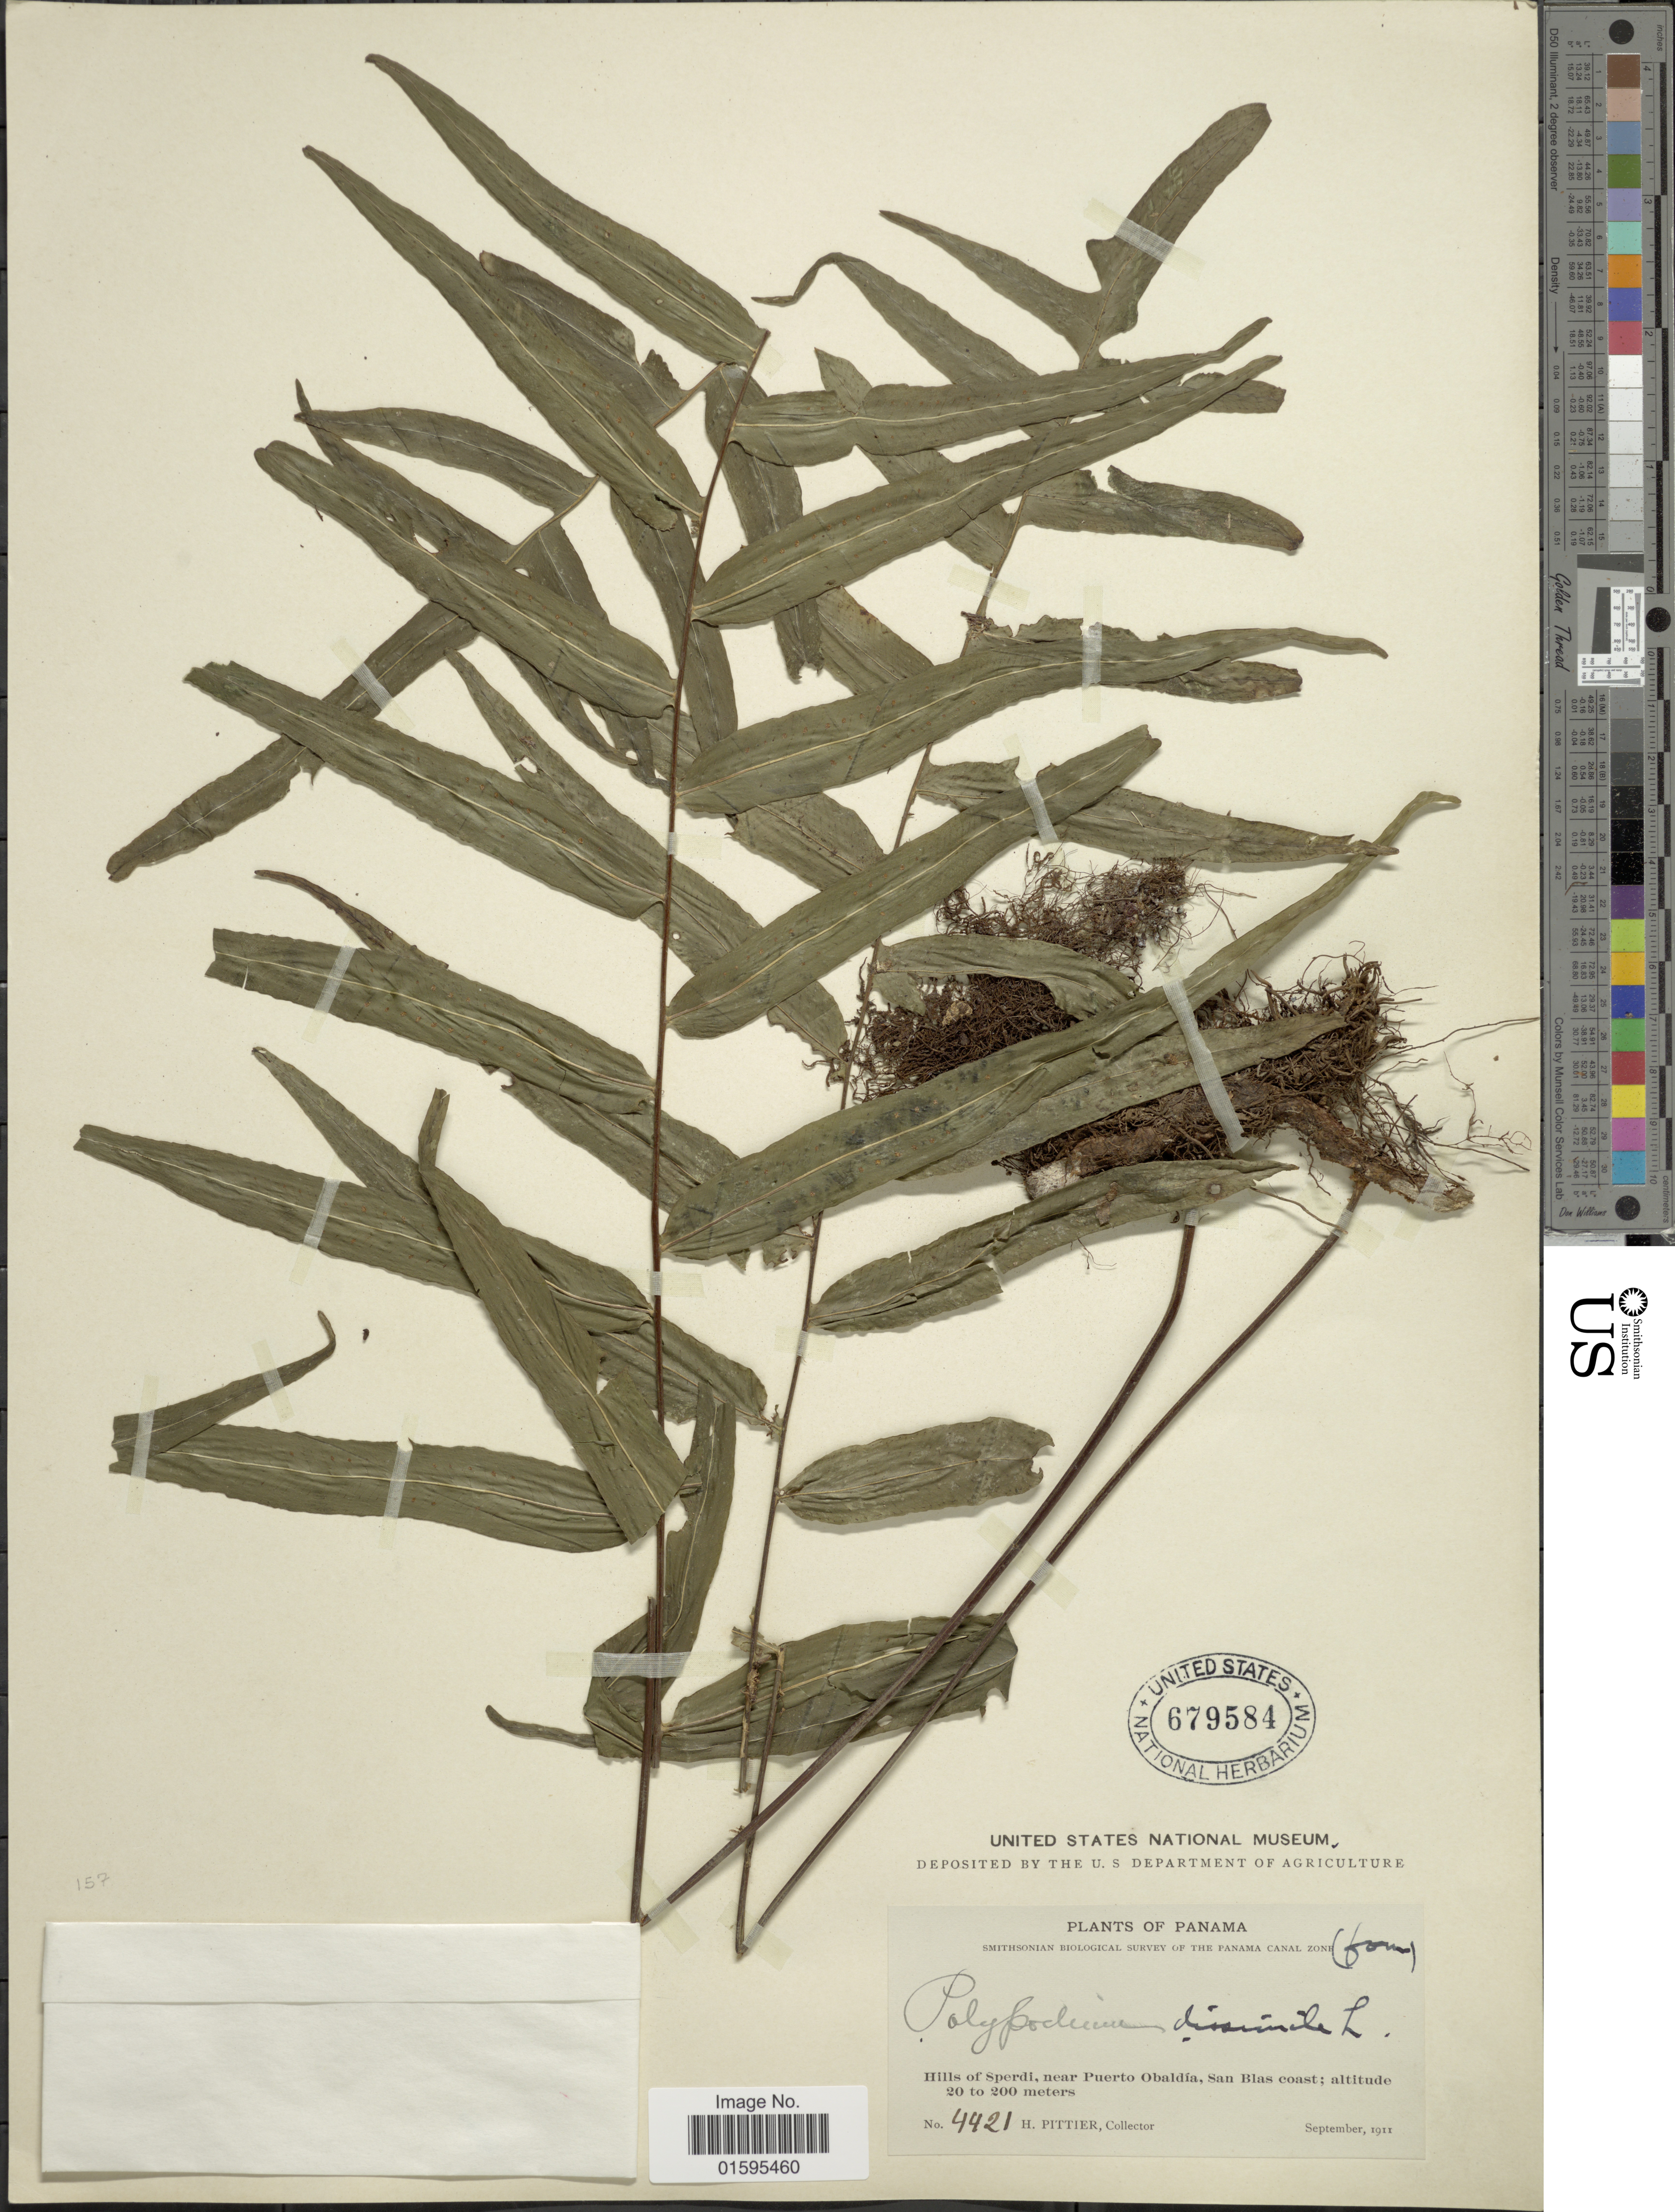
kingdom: Plantae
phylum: Tracheophyta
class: Polypodiopsida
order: Polypodiales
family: Polypodiaceae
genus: Polypodium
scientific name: Polypodium pinnatissimum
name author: R.C. Moran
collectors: H. F. Pittier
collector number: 4421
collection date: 1911-09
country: Panama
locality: Hills of Sperdi, near Puerto Obaldia, San Blas coast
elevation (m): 20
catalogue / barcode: US 679584